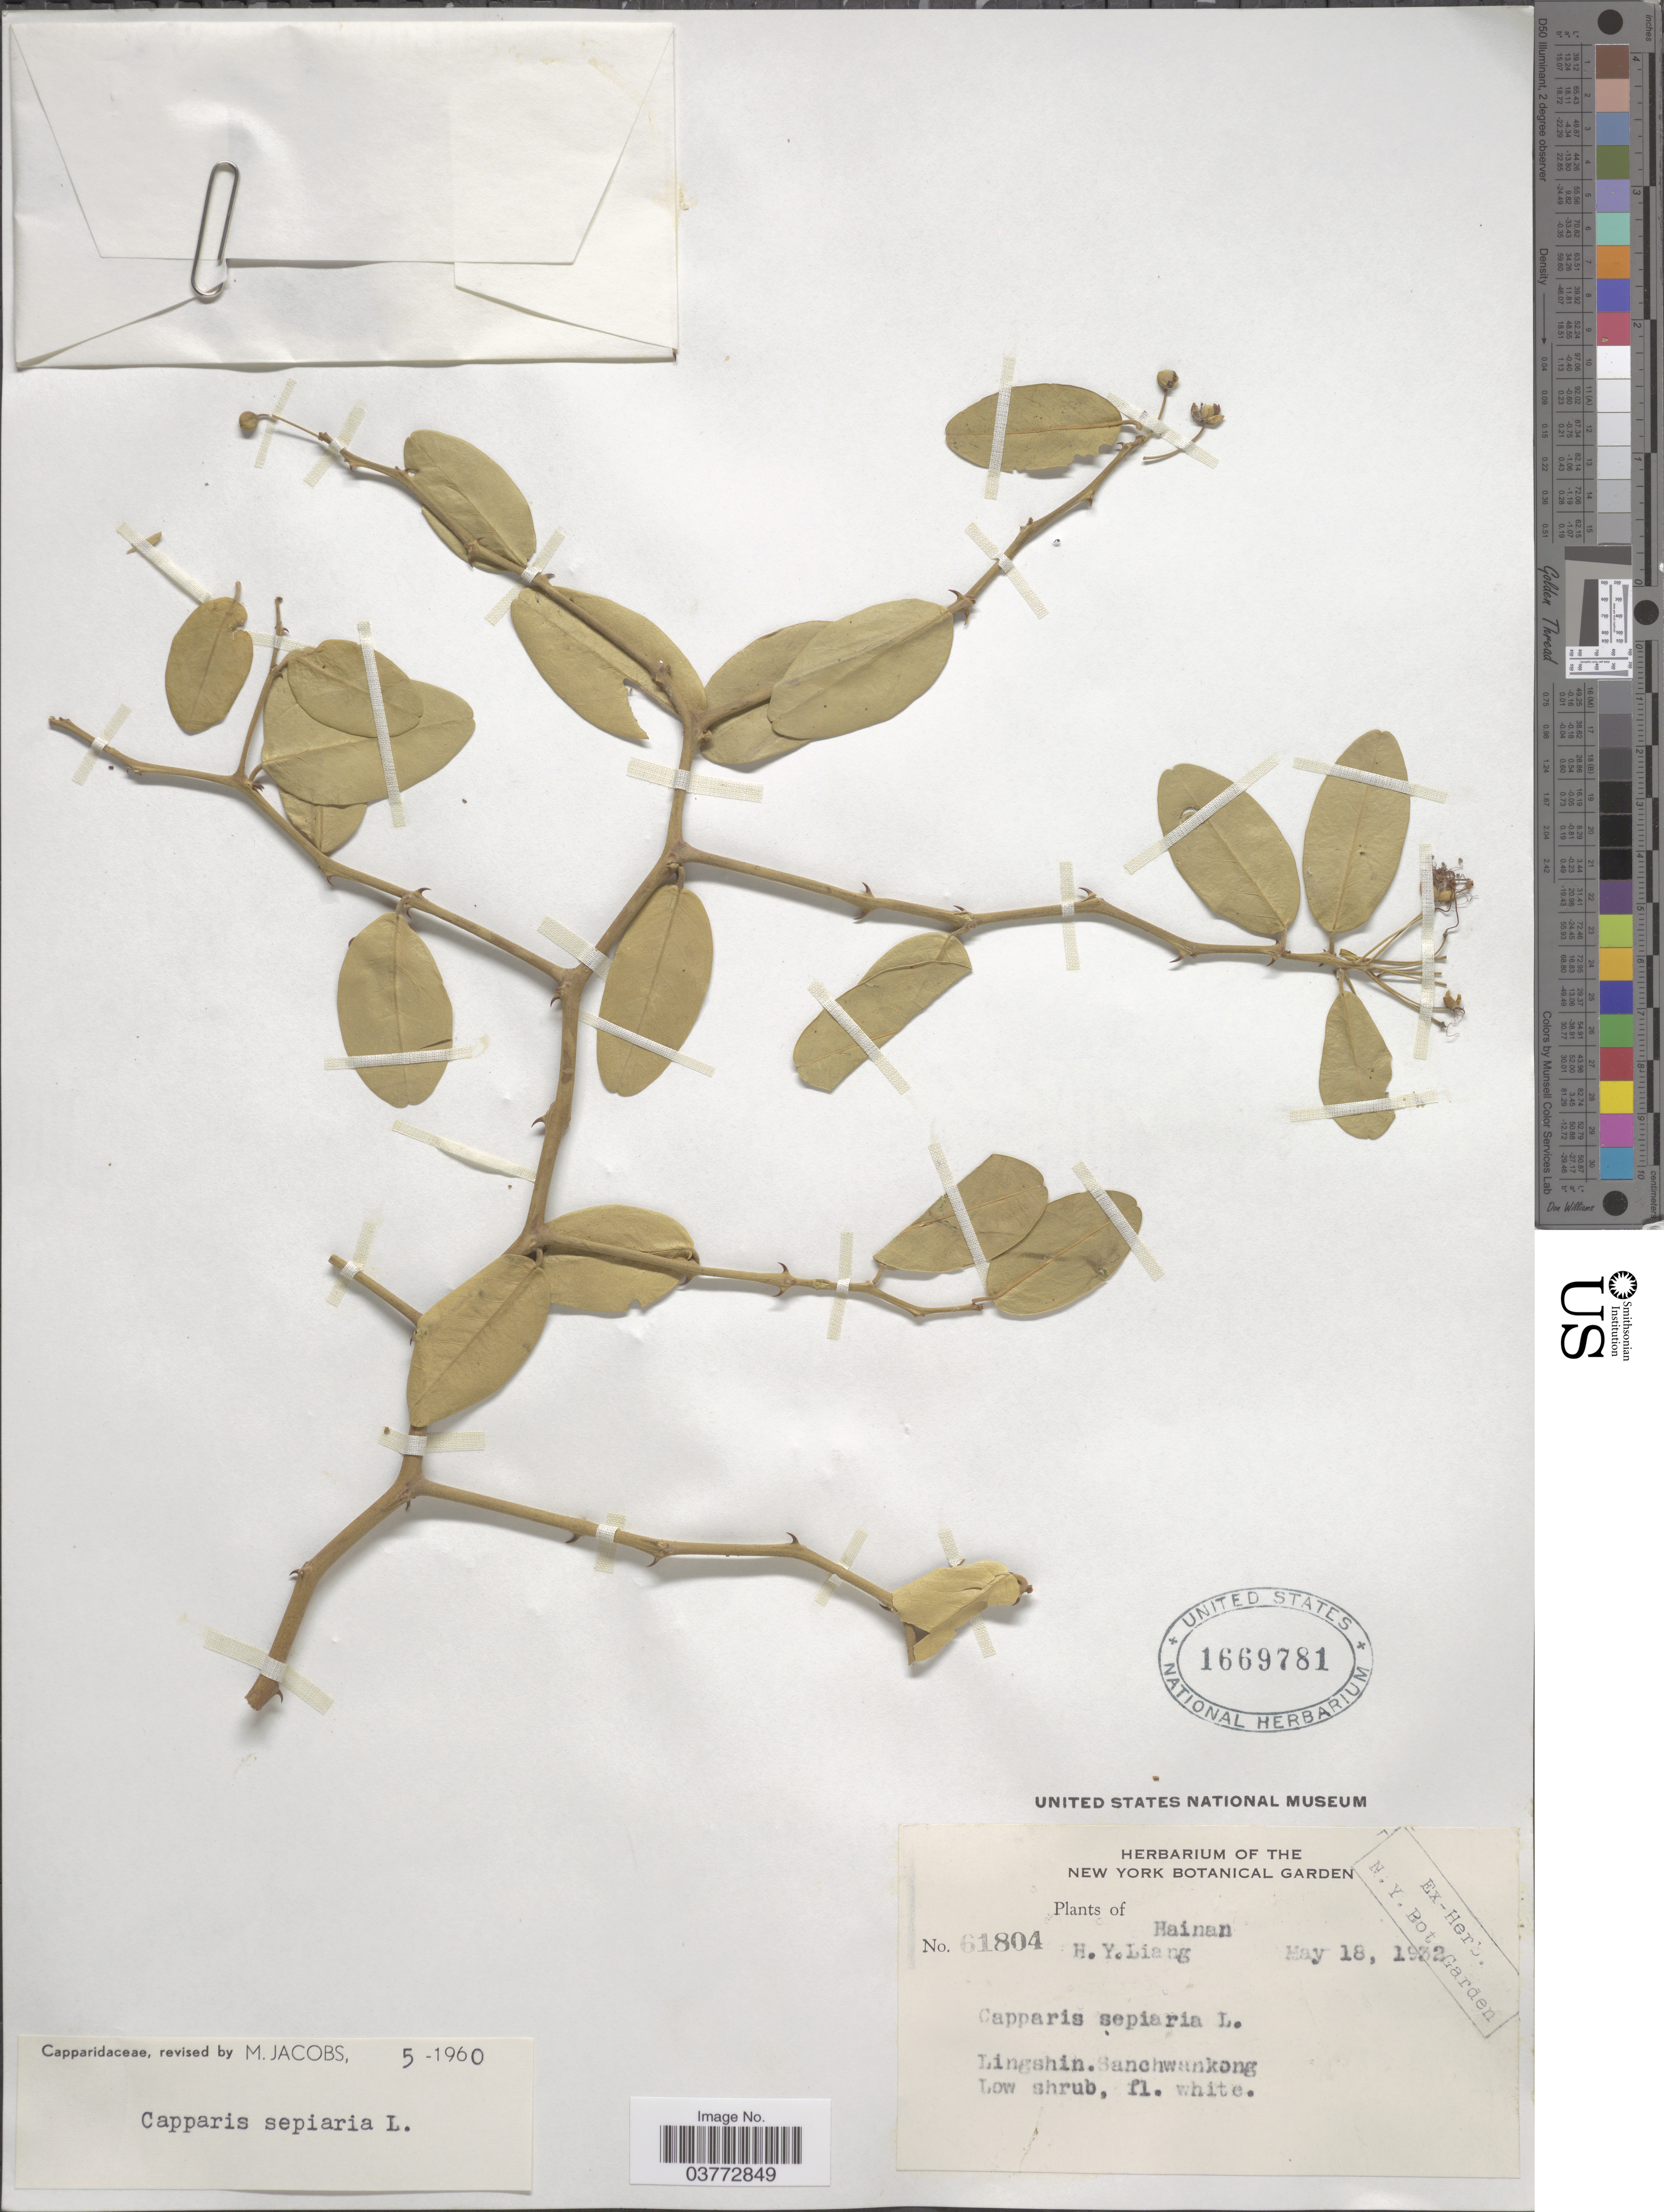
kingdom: Plantae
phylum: Tracheophyta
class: Magnoliopsida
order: Brassicales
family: Capparaceae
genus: Capparis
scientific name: Capparis sepiaria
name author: L.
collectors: H. Y. Liang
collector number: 61804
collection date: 1932-05-18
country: China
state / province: Hainan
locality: Lingshin. Sanchwankong.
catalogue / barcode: US 1669781